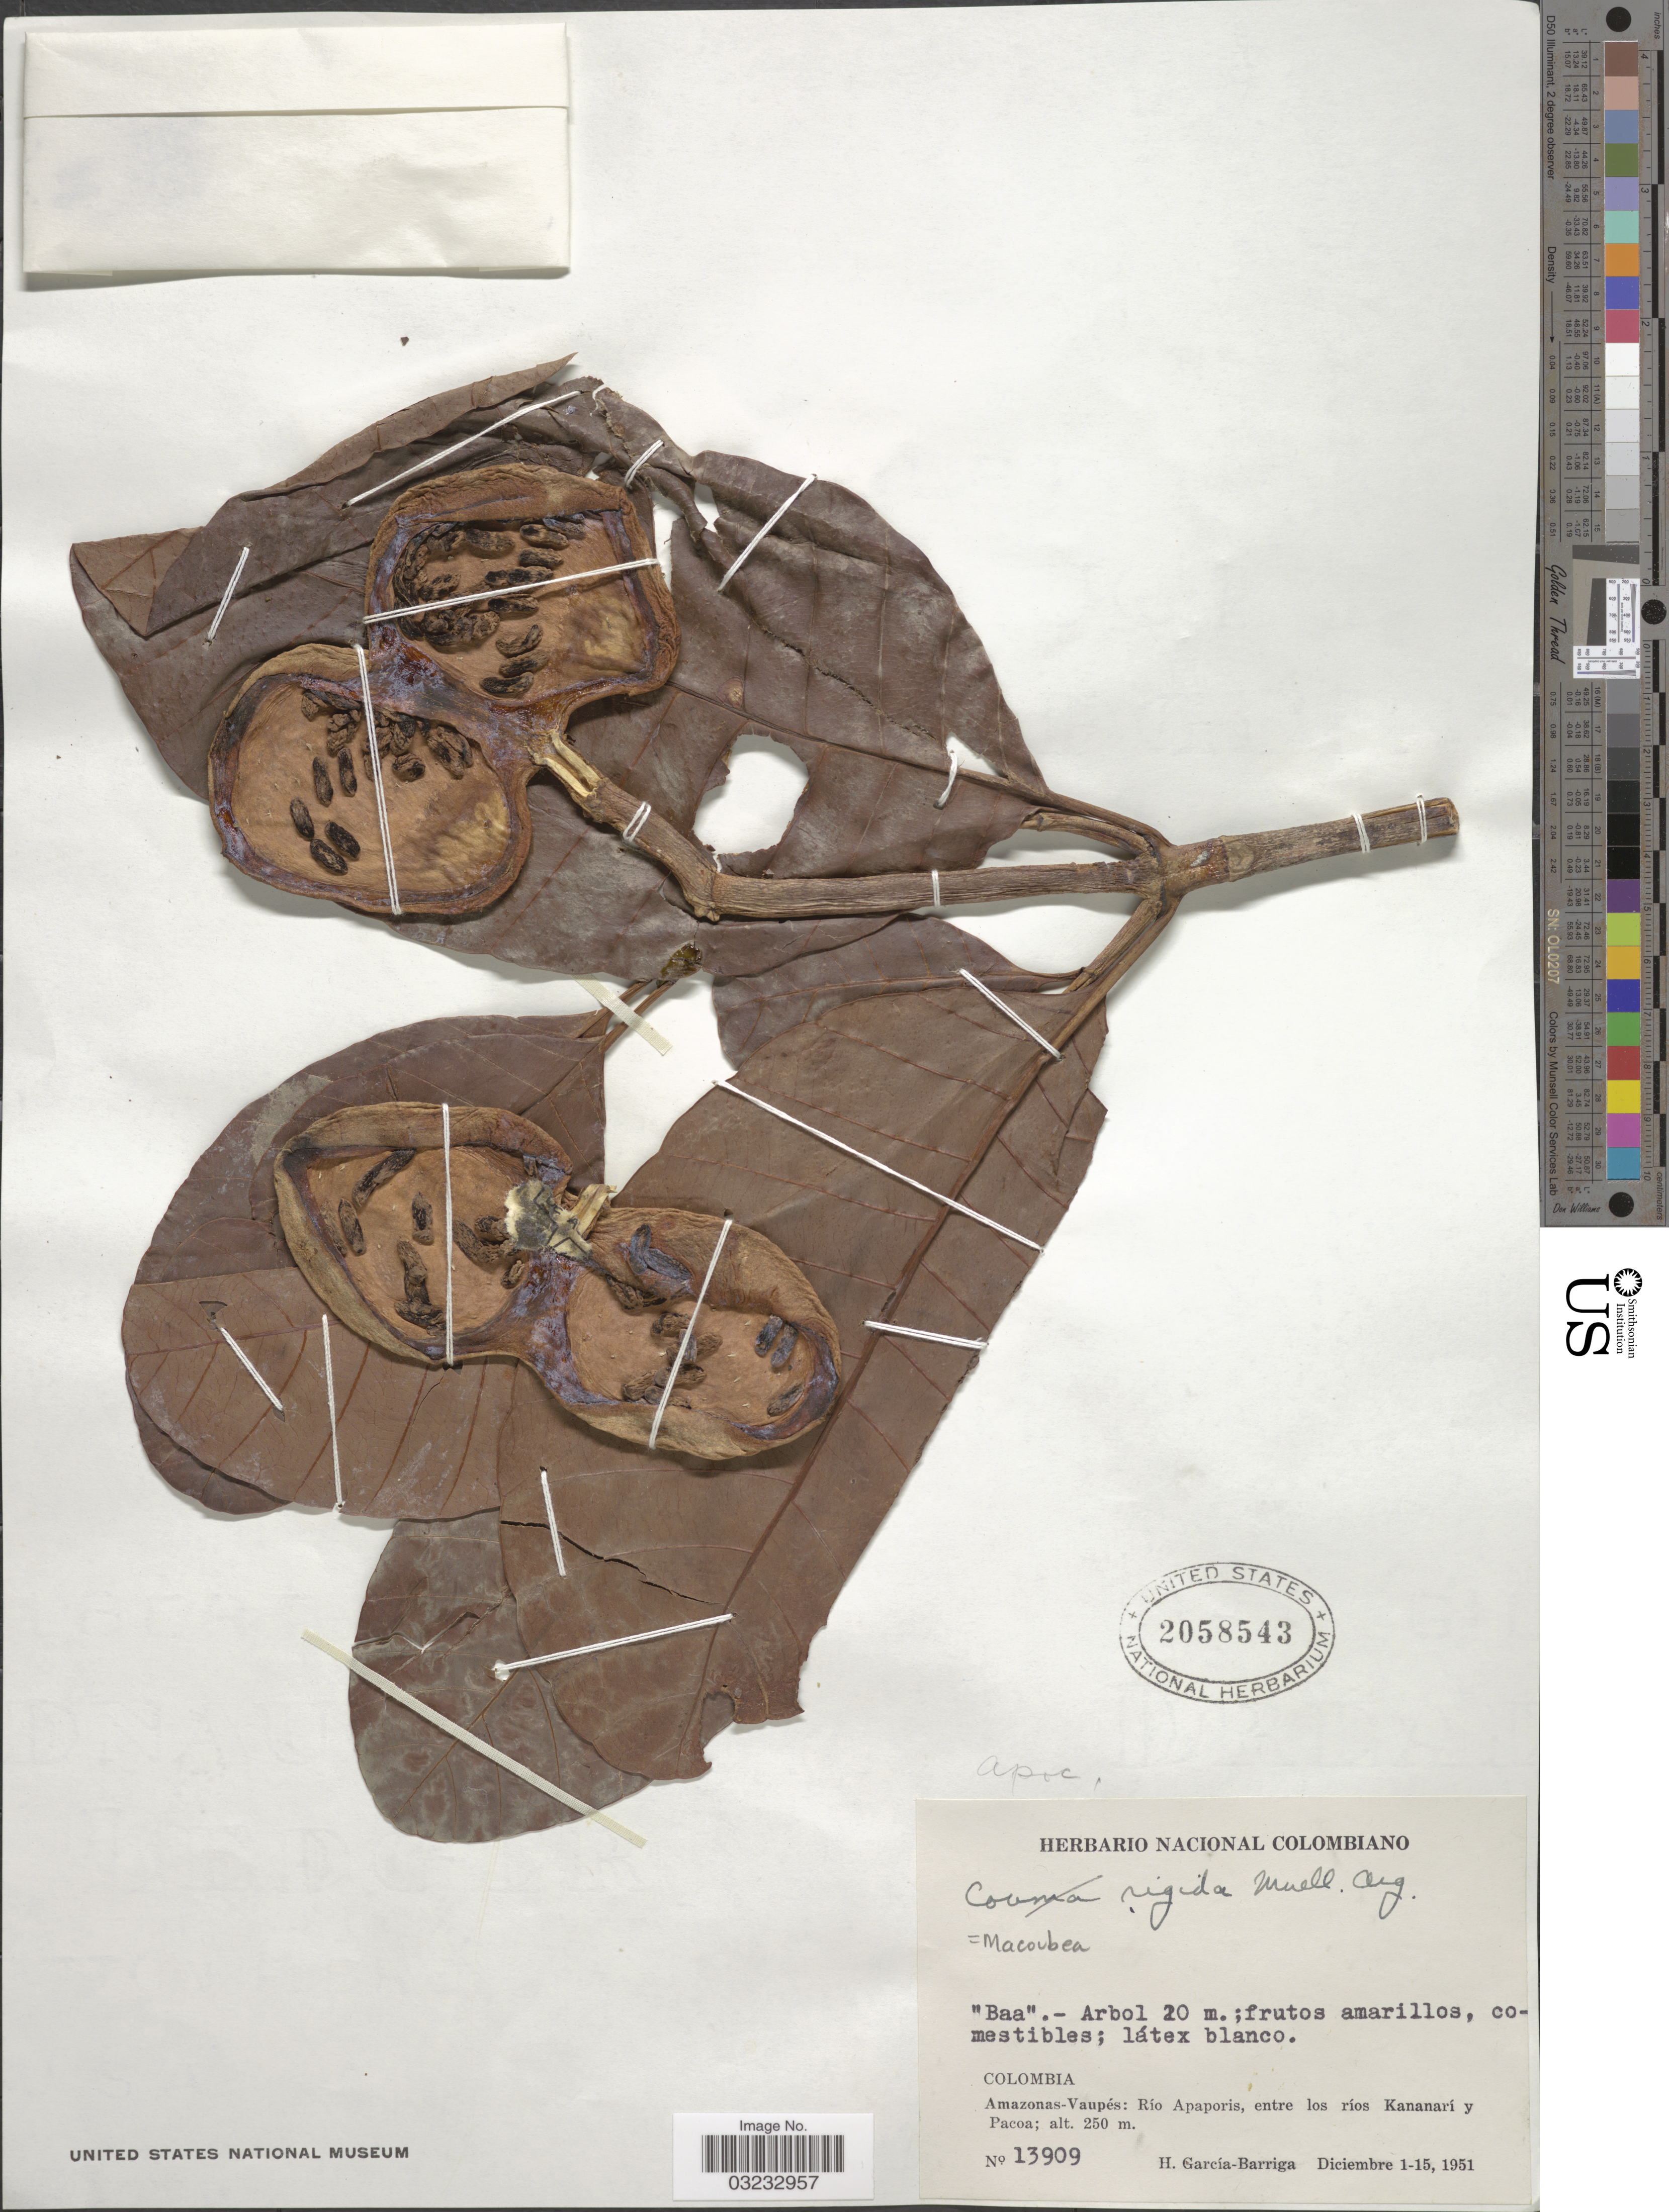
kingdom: Plantae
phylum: Tracheophyta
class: Magnoliopsida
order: Gentianales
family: Apocynaceae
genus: Macoubea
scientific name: Macoubea sp.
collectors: H. García Barriga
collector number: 13909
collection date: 1951-12-01/1951-12-15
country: Colombia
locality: Amazonas-Vaupés: Río Apaporis, entre los ríos Kananarí y Pacoa.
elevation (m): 250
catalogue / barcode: US 2058543